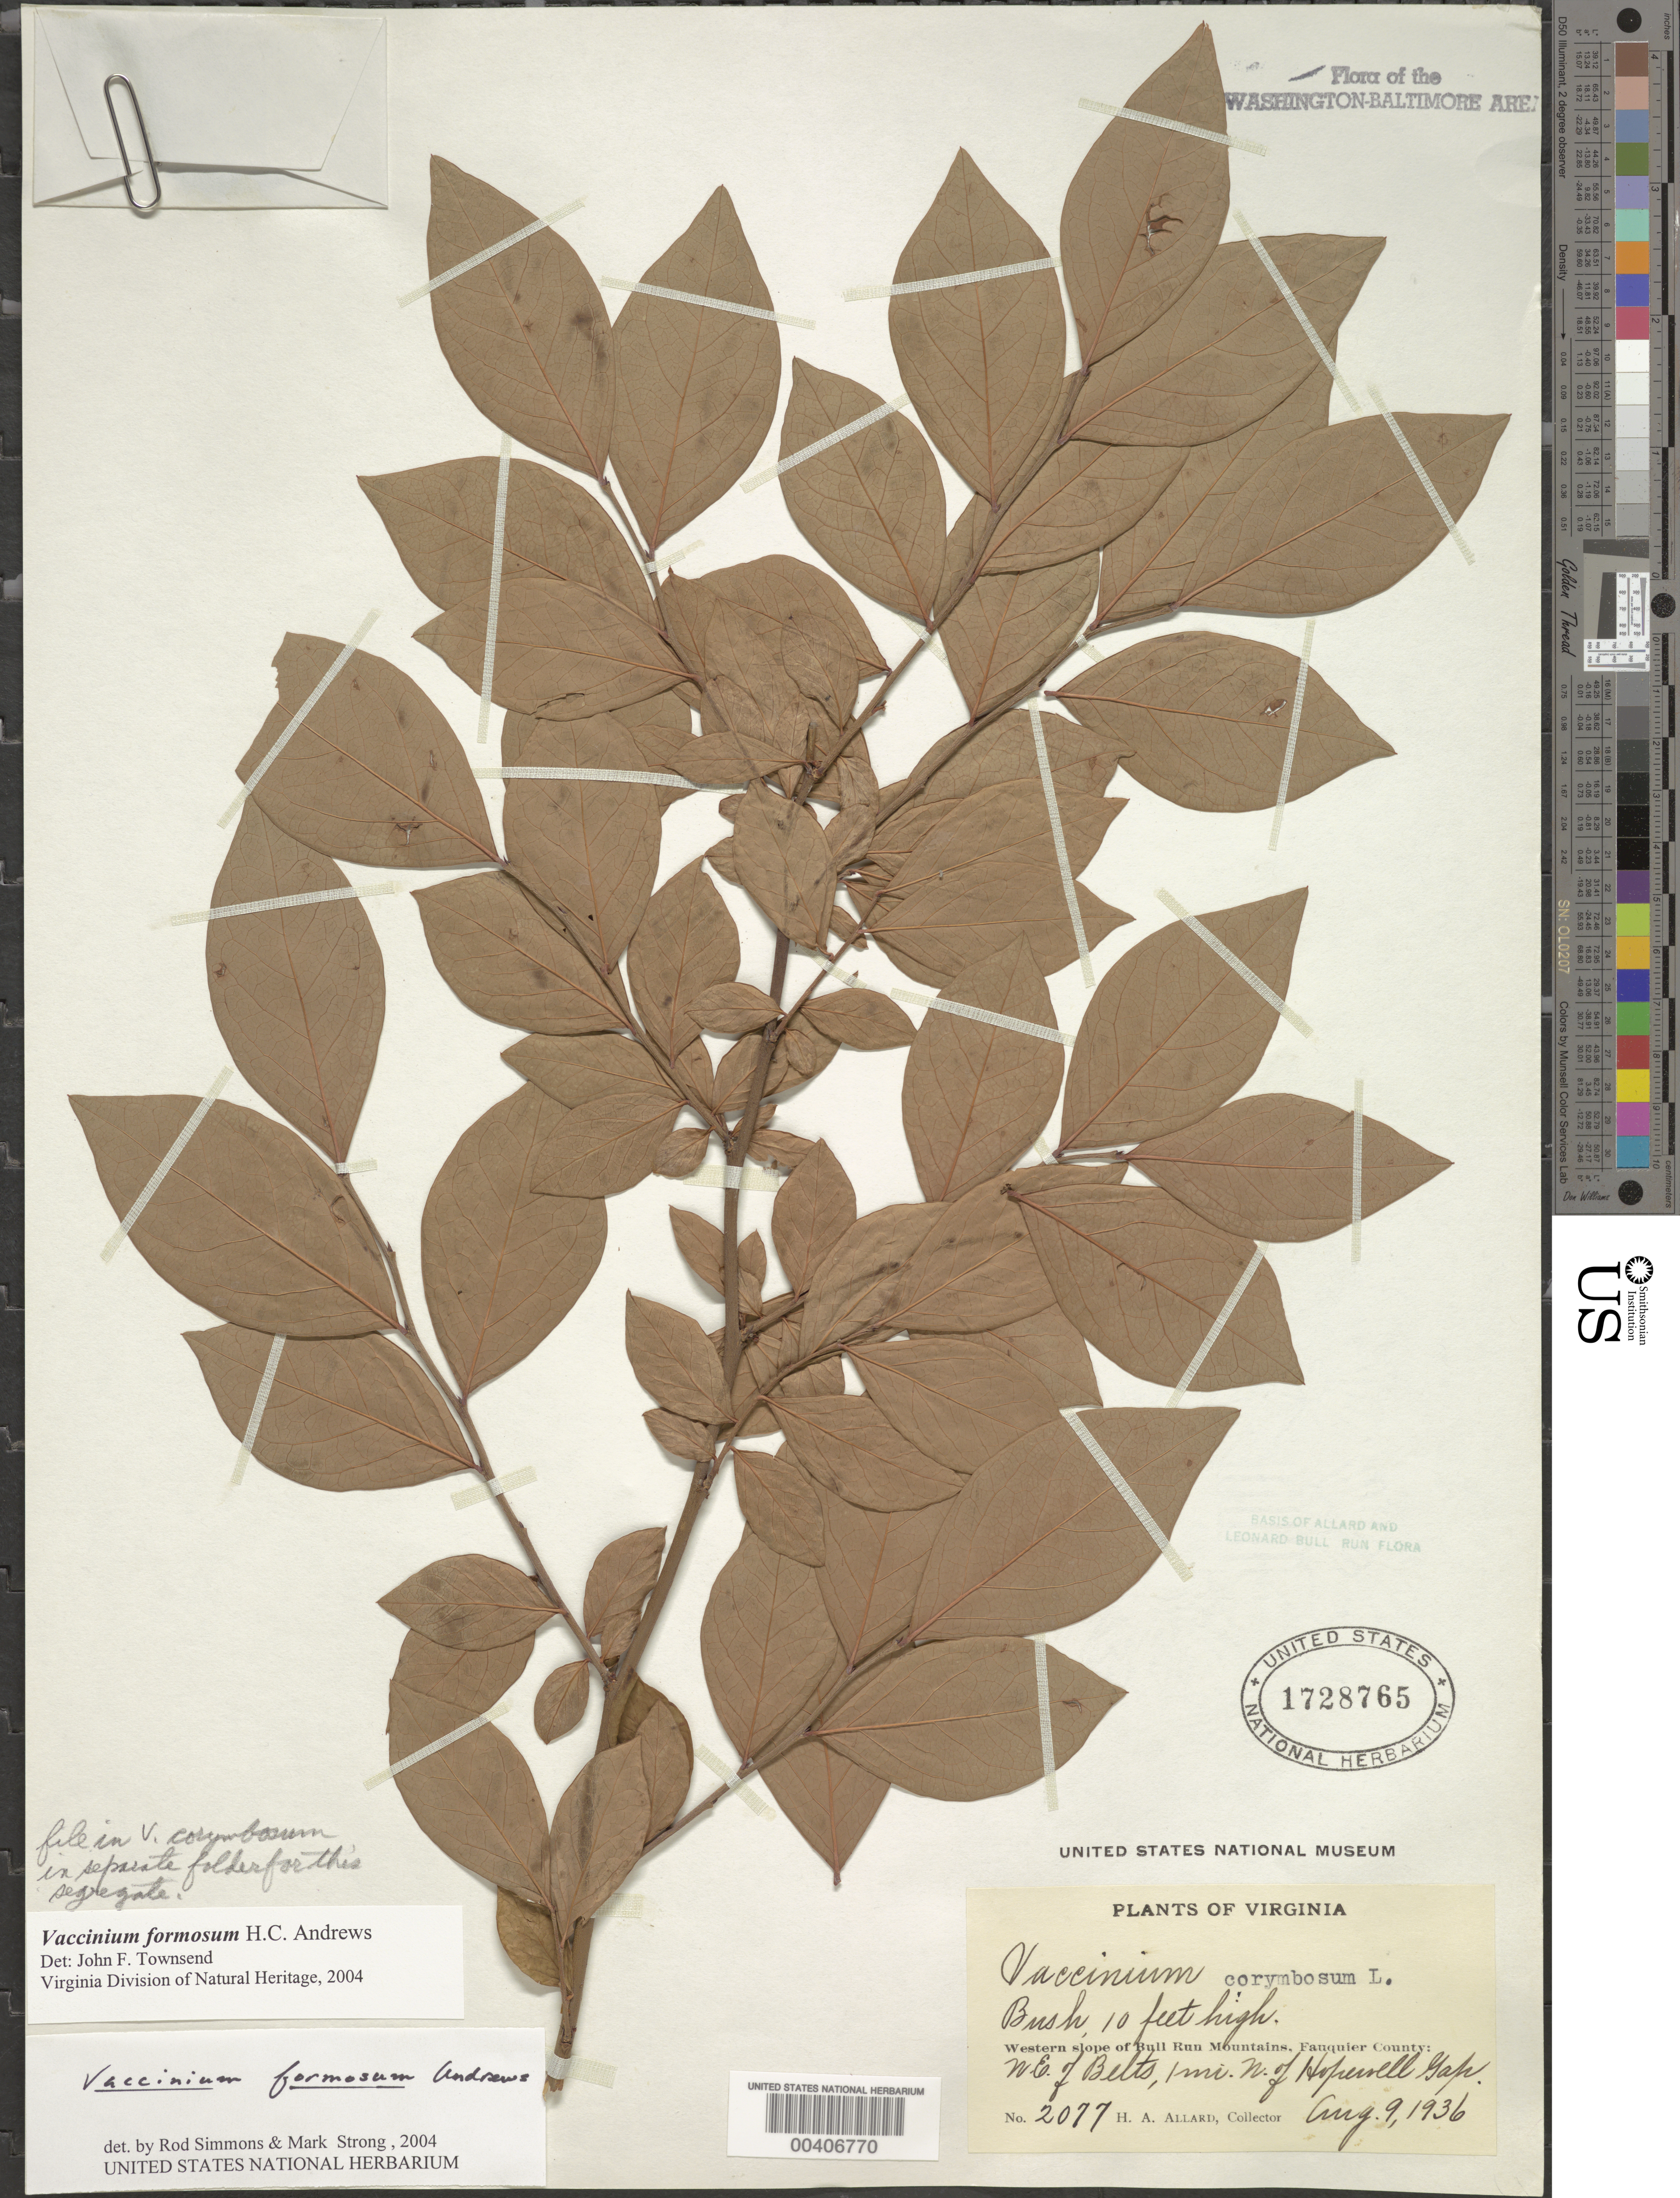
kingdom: Plantae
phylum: Tracheophyta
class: Magnoliopsida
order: Ericales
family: Ericaceae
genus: Vaccinium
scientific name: Vaccinium corymbosum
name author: L.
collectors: H. A. Allard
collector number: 2077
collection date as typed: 09 Aug 1936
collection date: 1936-08-09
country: United States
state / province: Virginia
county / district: Fauquier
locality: Northeast of Belts, North of Hopewell Gap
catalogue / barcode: US 1728765